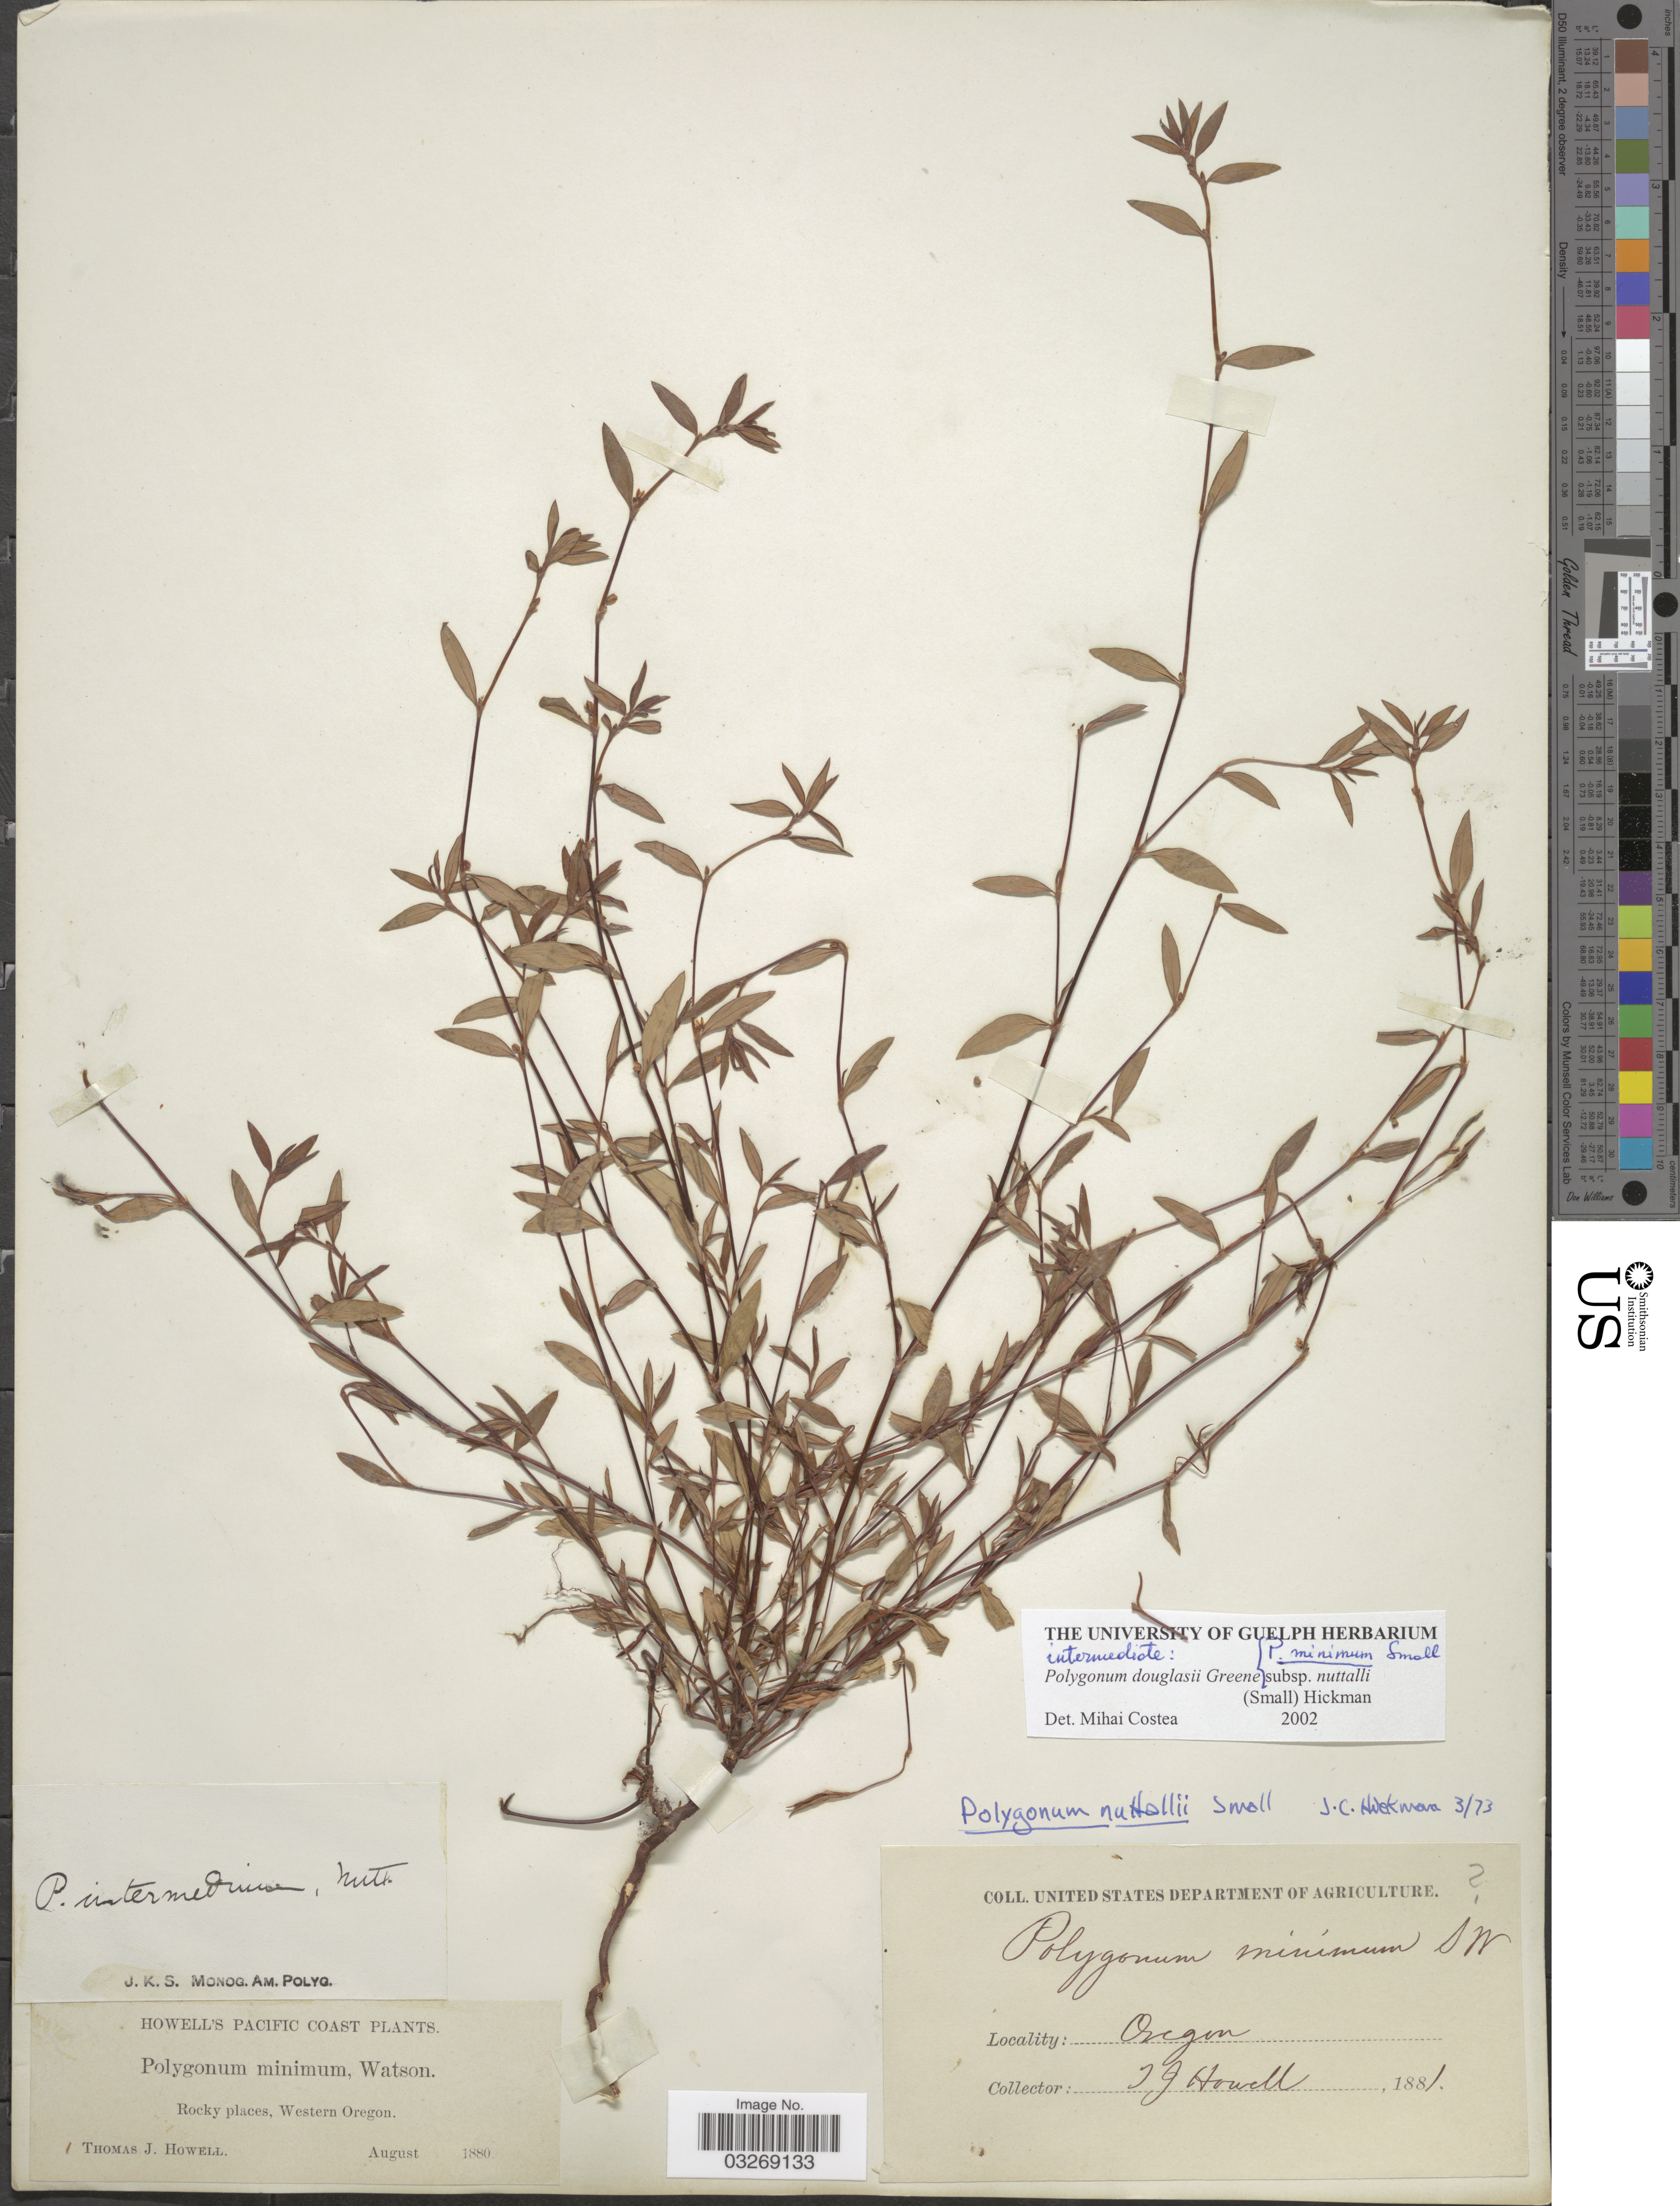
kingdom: Plantae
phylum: Tracheophyta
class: Magnoliopsida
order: Caryophyllales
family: Polygonaceae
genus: Polygonum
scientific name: Polygonum douglasii subsp. nuttallii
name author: (Small) Hickman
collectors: T. J. Howell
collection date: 1880-08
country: United States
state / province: Oregon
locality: Pacific Coast. Western Oregon.